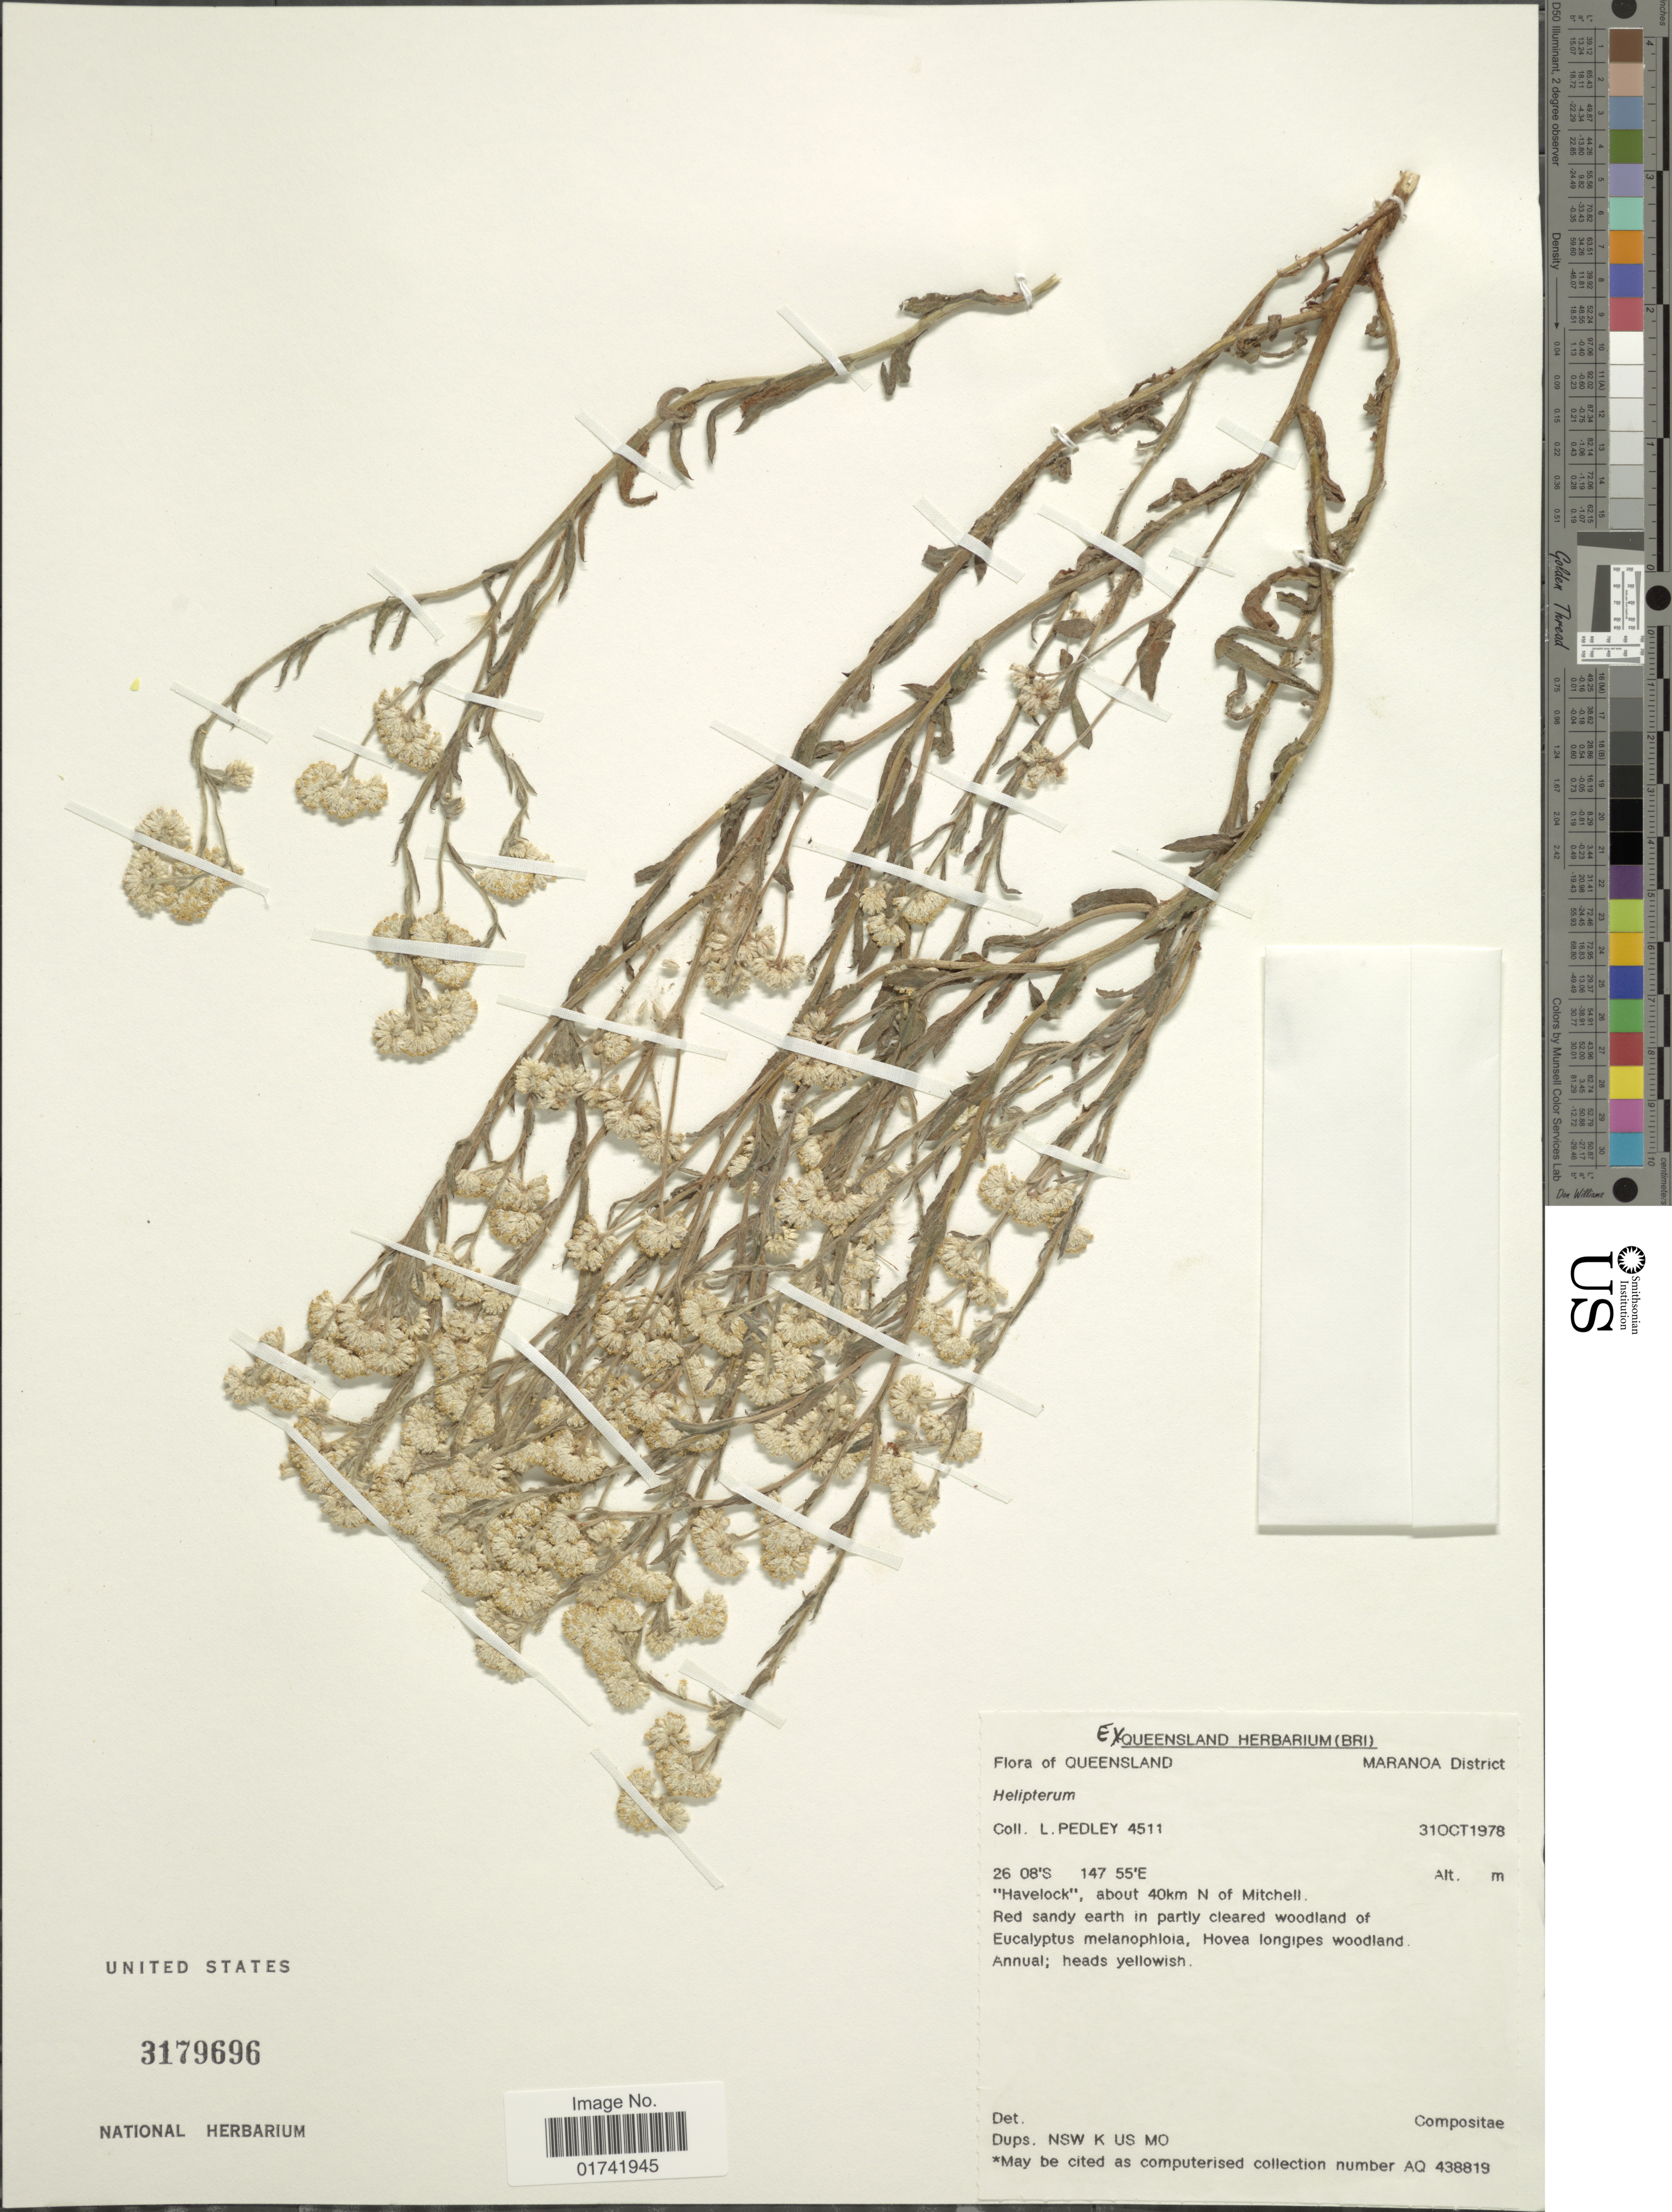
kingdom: Plantae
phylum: Tracheophyta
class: Magnoliopsida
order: Asterales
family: Asteraceae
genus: Helipterum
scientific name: Helipterum sp.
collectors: L. Pedley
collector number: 4511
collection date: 1978-10-31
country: Australia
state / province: Queensland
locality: Maranoa District. "Havelock", about 40 km N of Mitchell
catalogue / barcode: US 3179696